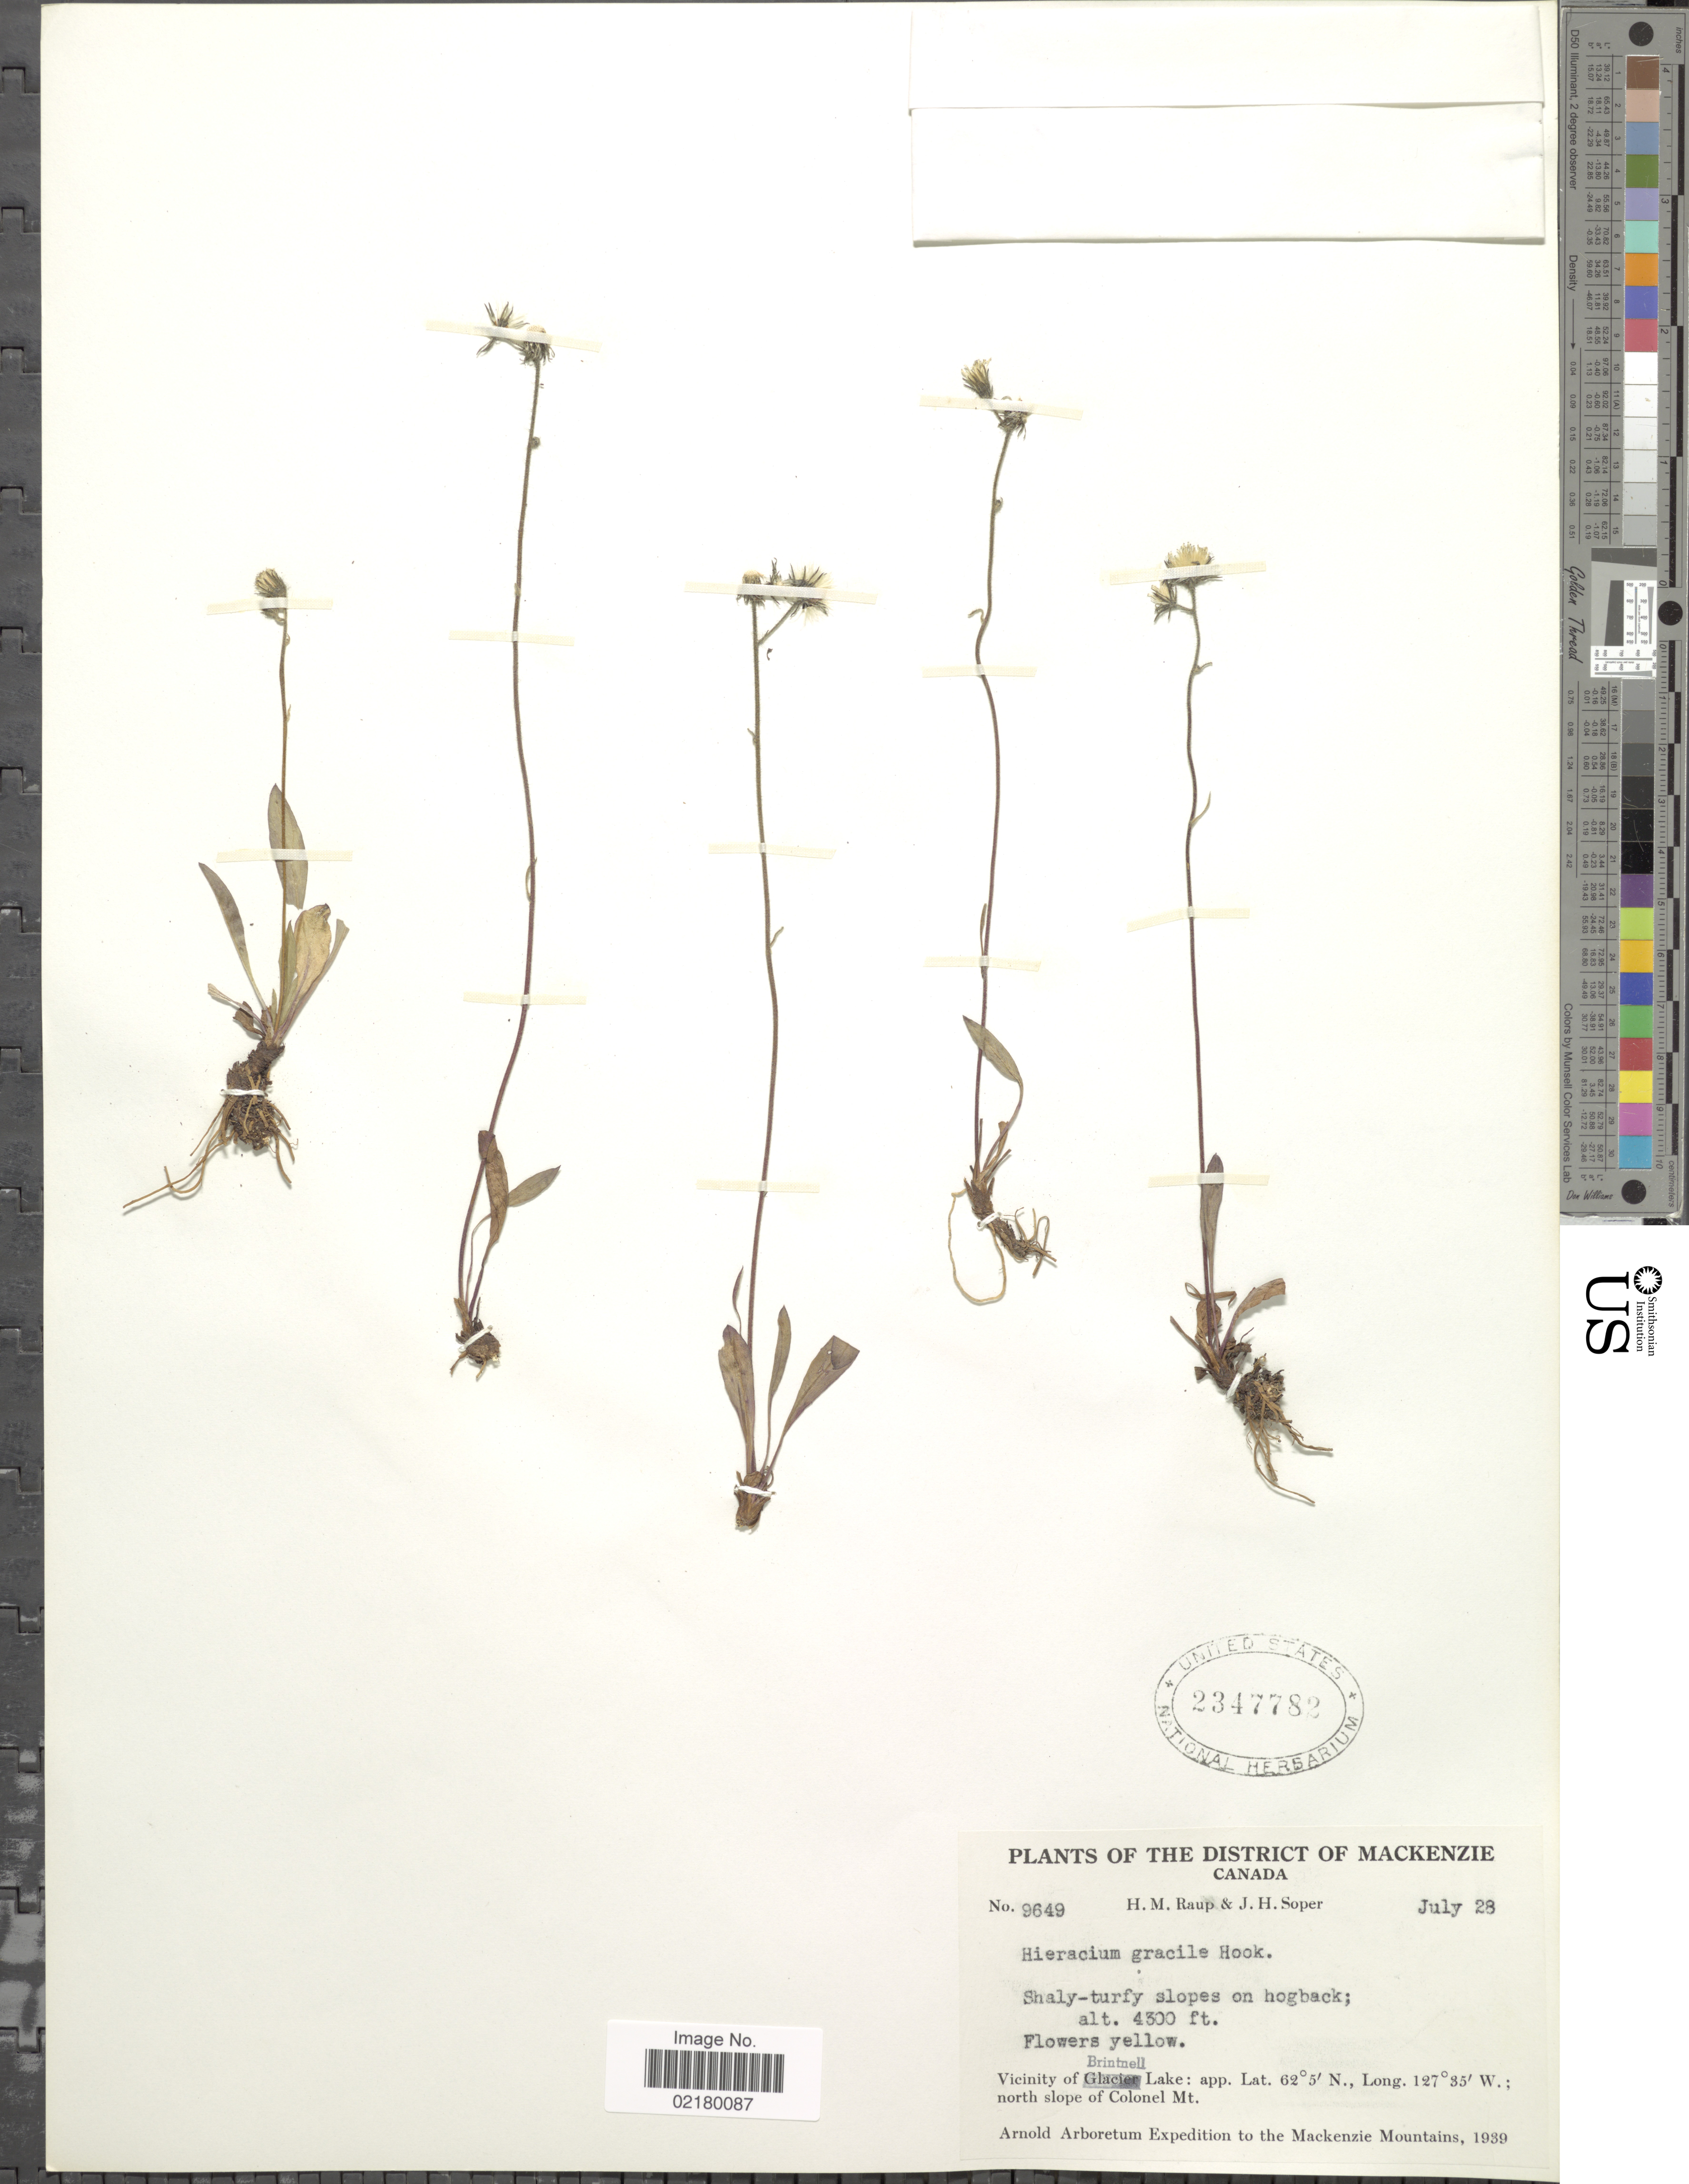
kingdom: Plantae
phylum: Tracheophyta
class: Magnoliopsida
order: Asterales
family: Asteraceae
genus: Hieracium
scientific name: Hieracium triste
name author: Willd. ex Spreng.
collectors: H. Raup & J. H. Soper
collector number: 9649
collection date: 1939-07-28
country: Canada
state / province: British Columbia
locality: The District of Mackenzie, Shaly-turfy slopes on hogback; Vicinity of Brintnell Lake; north slope of Colonel Mt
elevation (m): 1311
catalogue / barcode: US 2347782